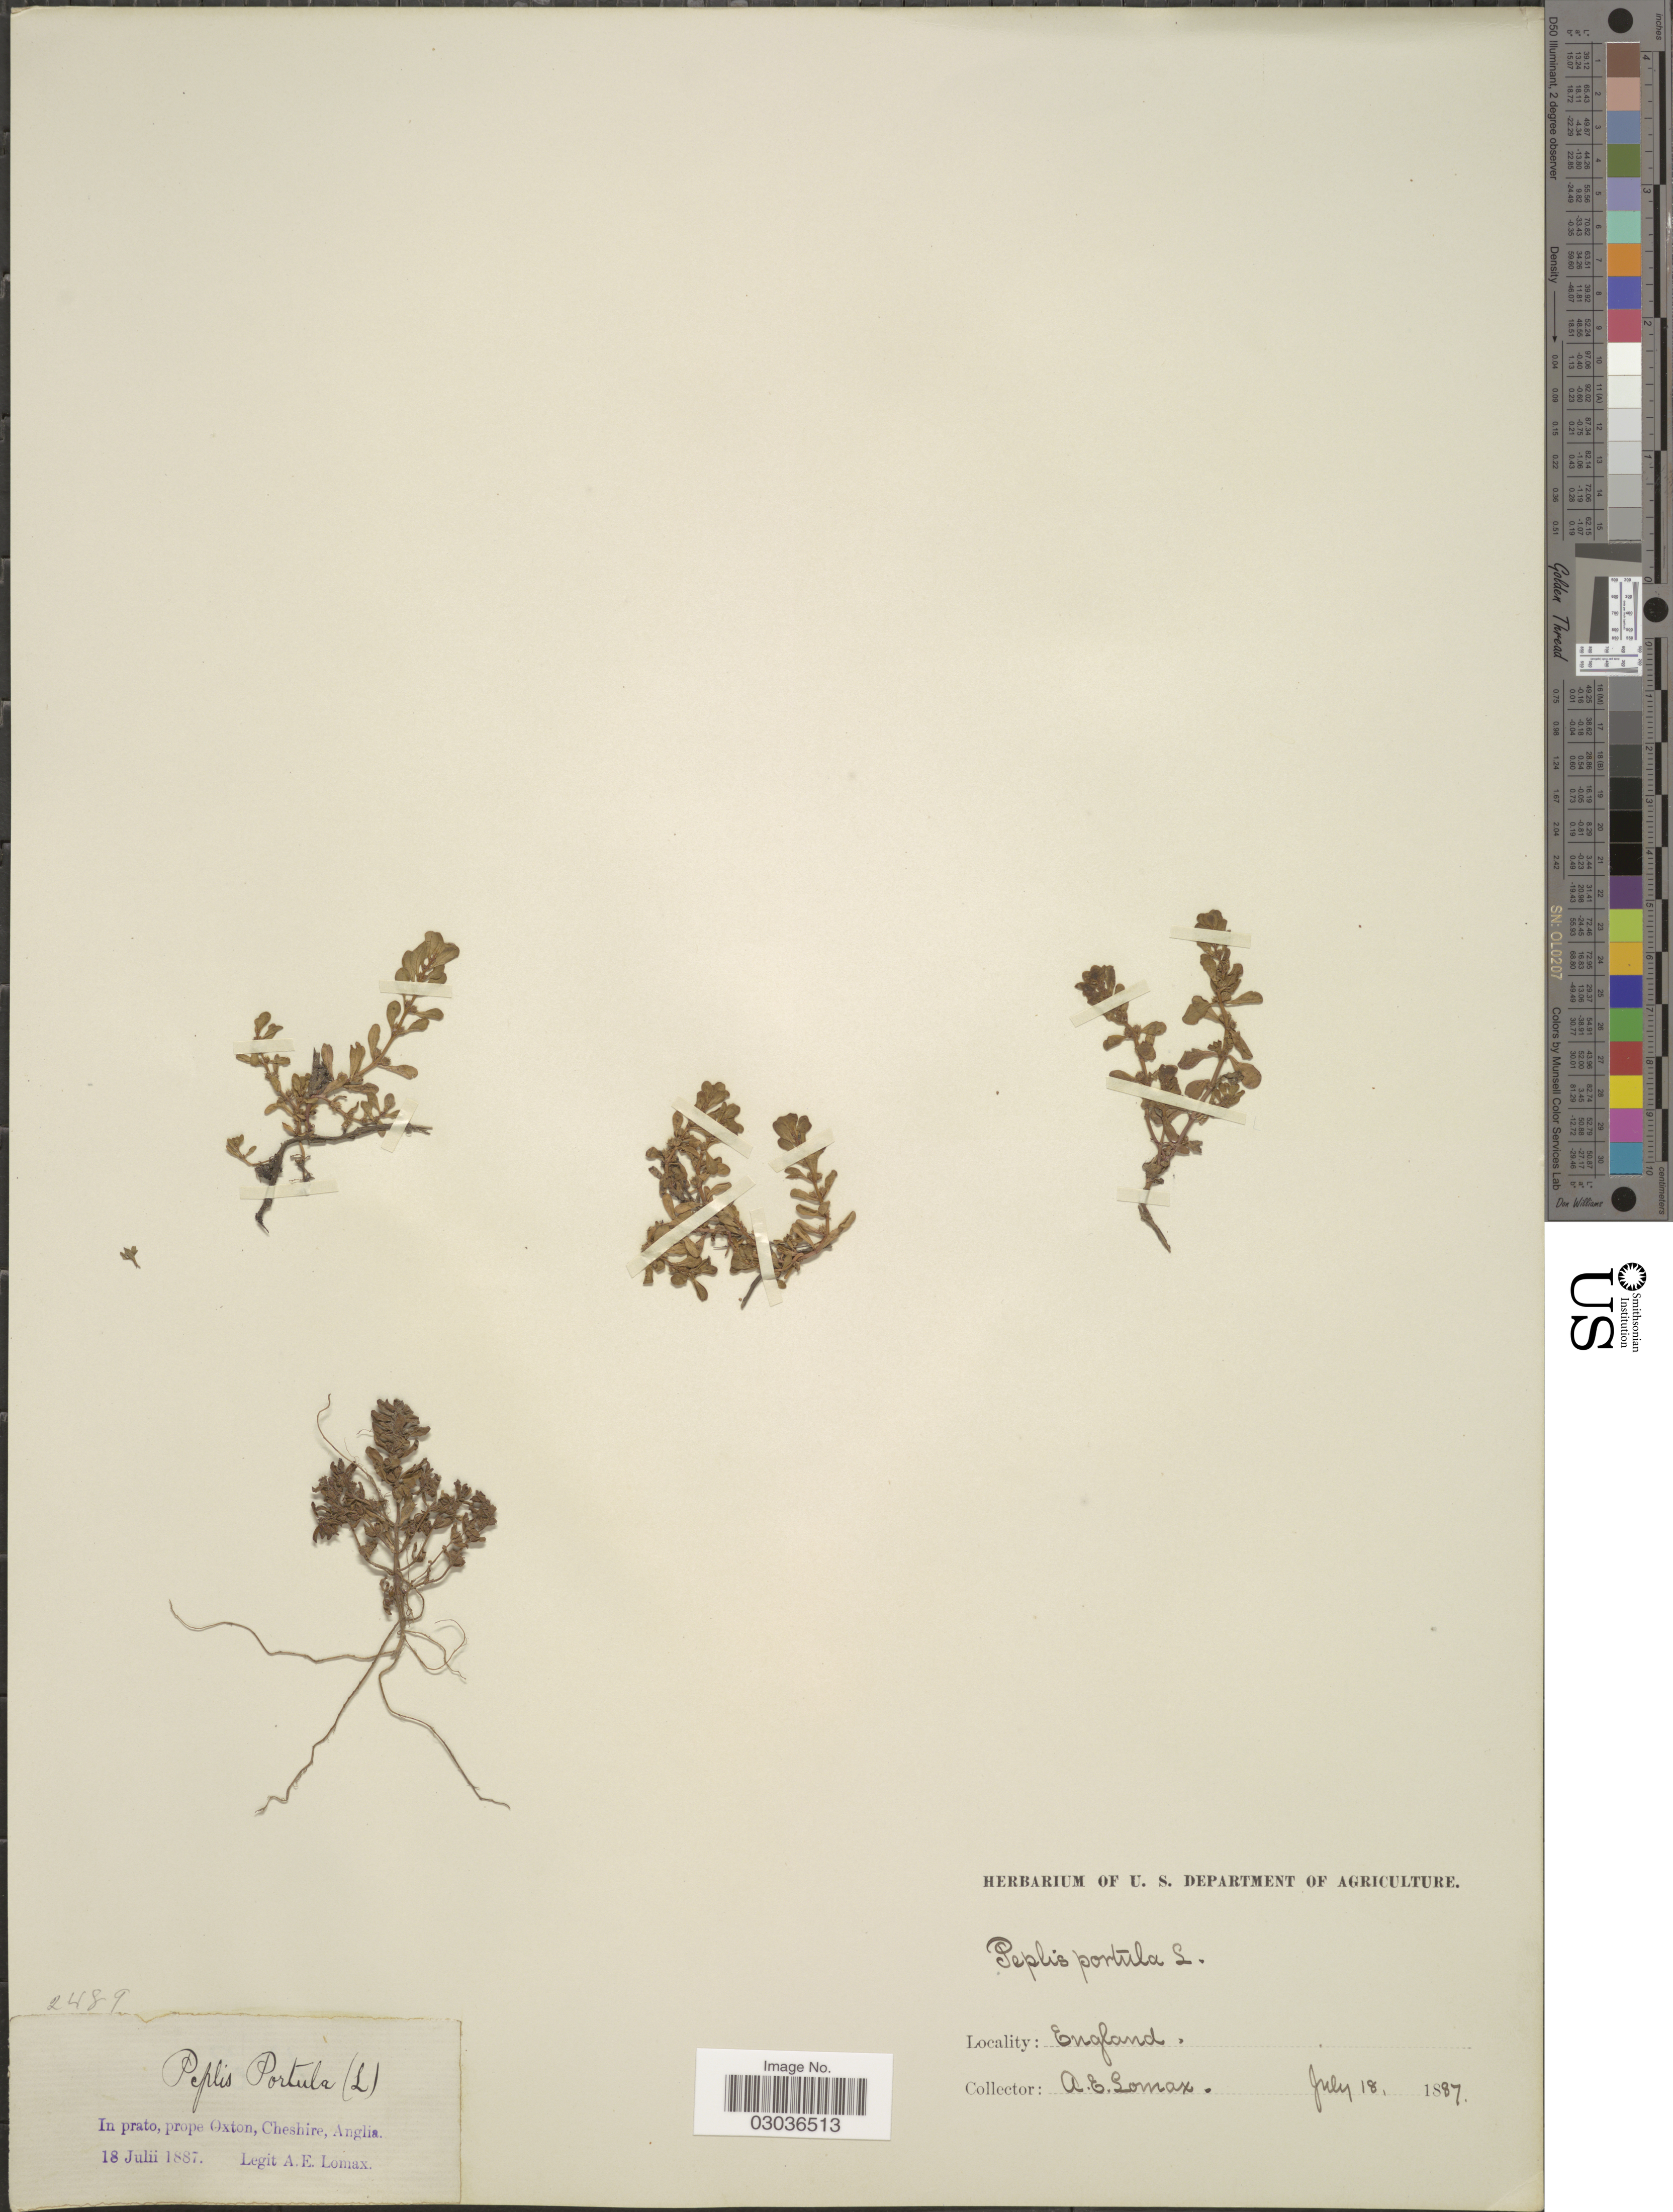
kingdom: Plantae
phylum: Tracheophyta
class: Magnoliopsida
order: Myrtales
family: Lythraceae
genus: Lythrum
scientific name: Lythrum portula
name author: (L.) D.A. Webb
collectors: A. Lomax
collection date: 1887-07-18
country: United Kingdom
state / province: England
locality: In prato, prope Oxton, Chesire, Anglia.